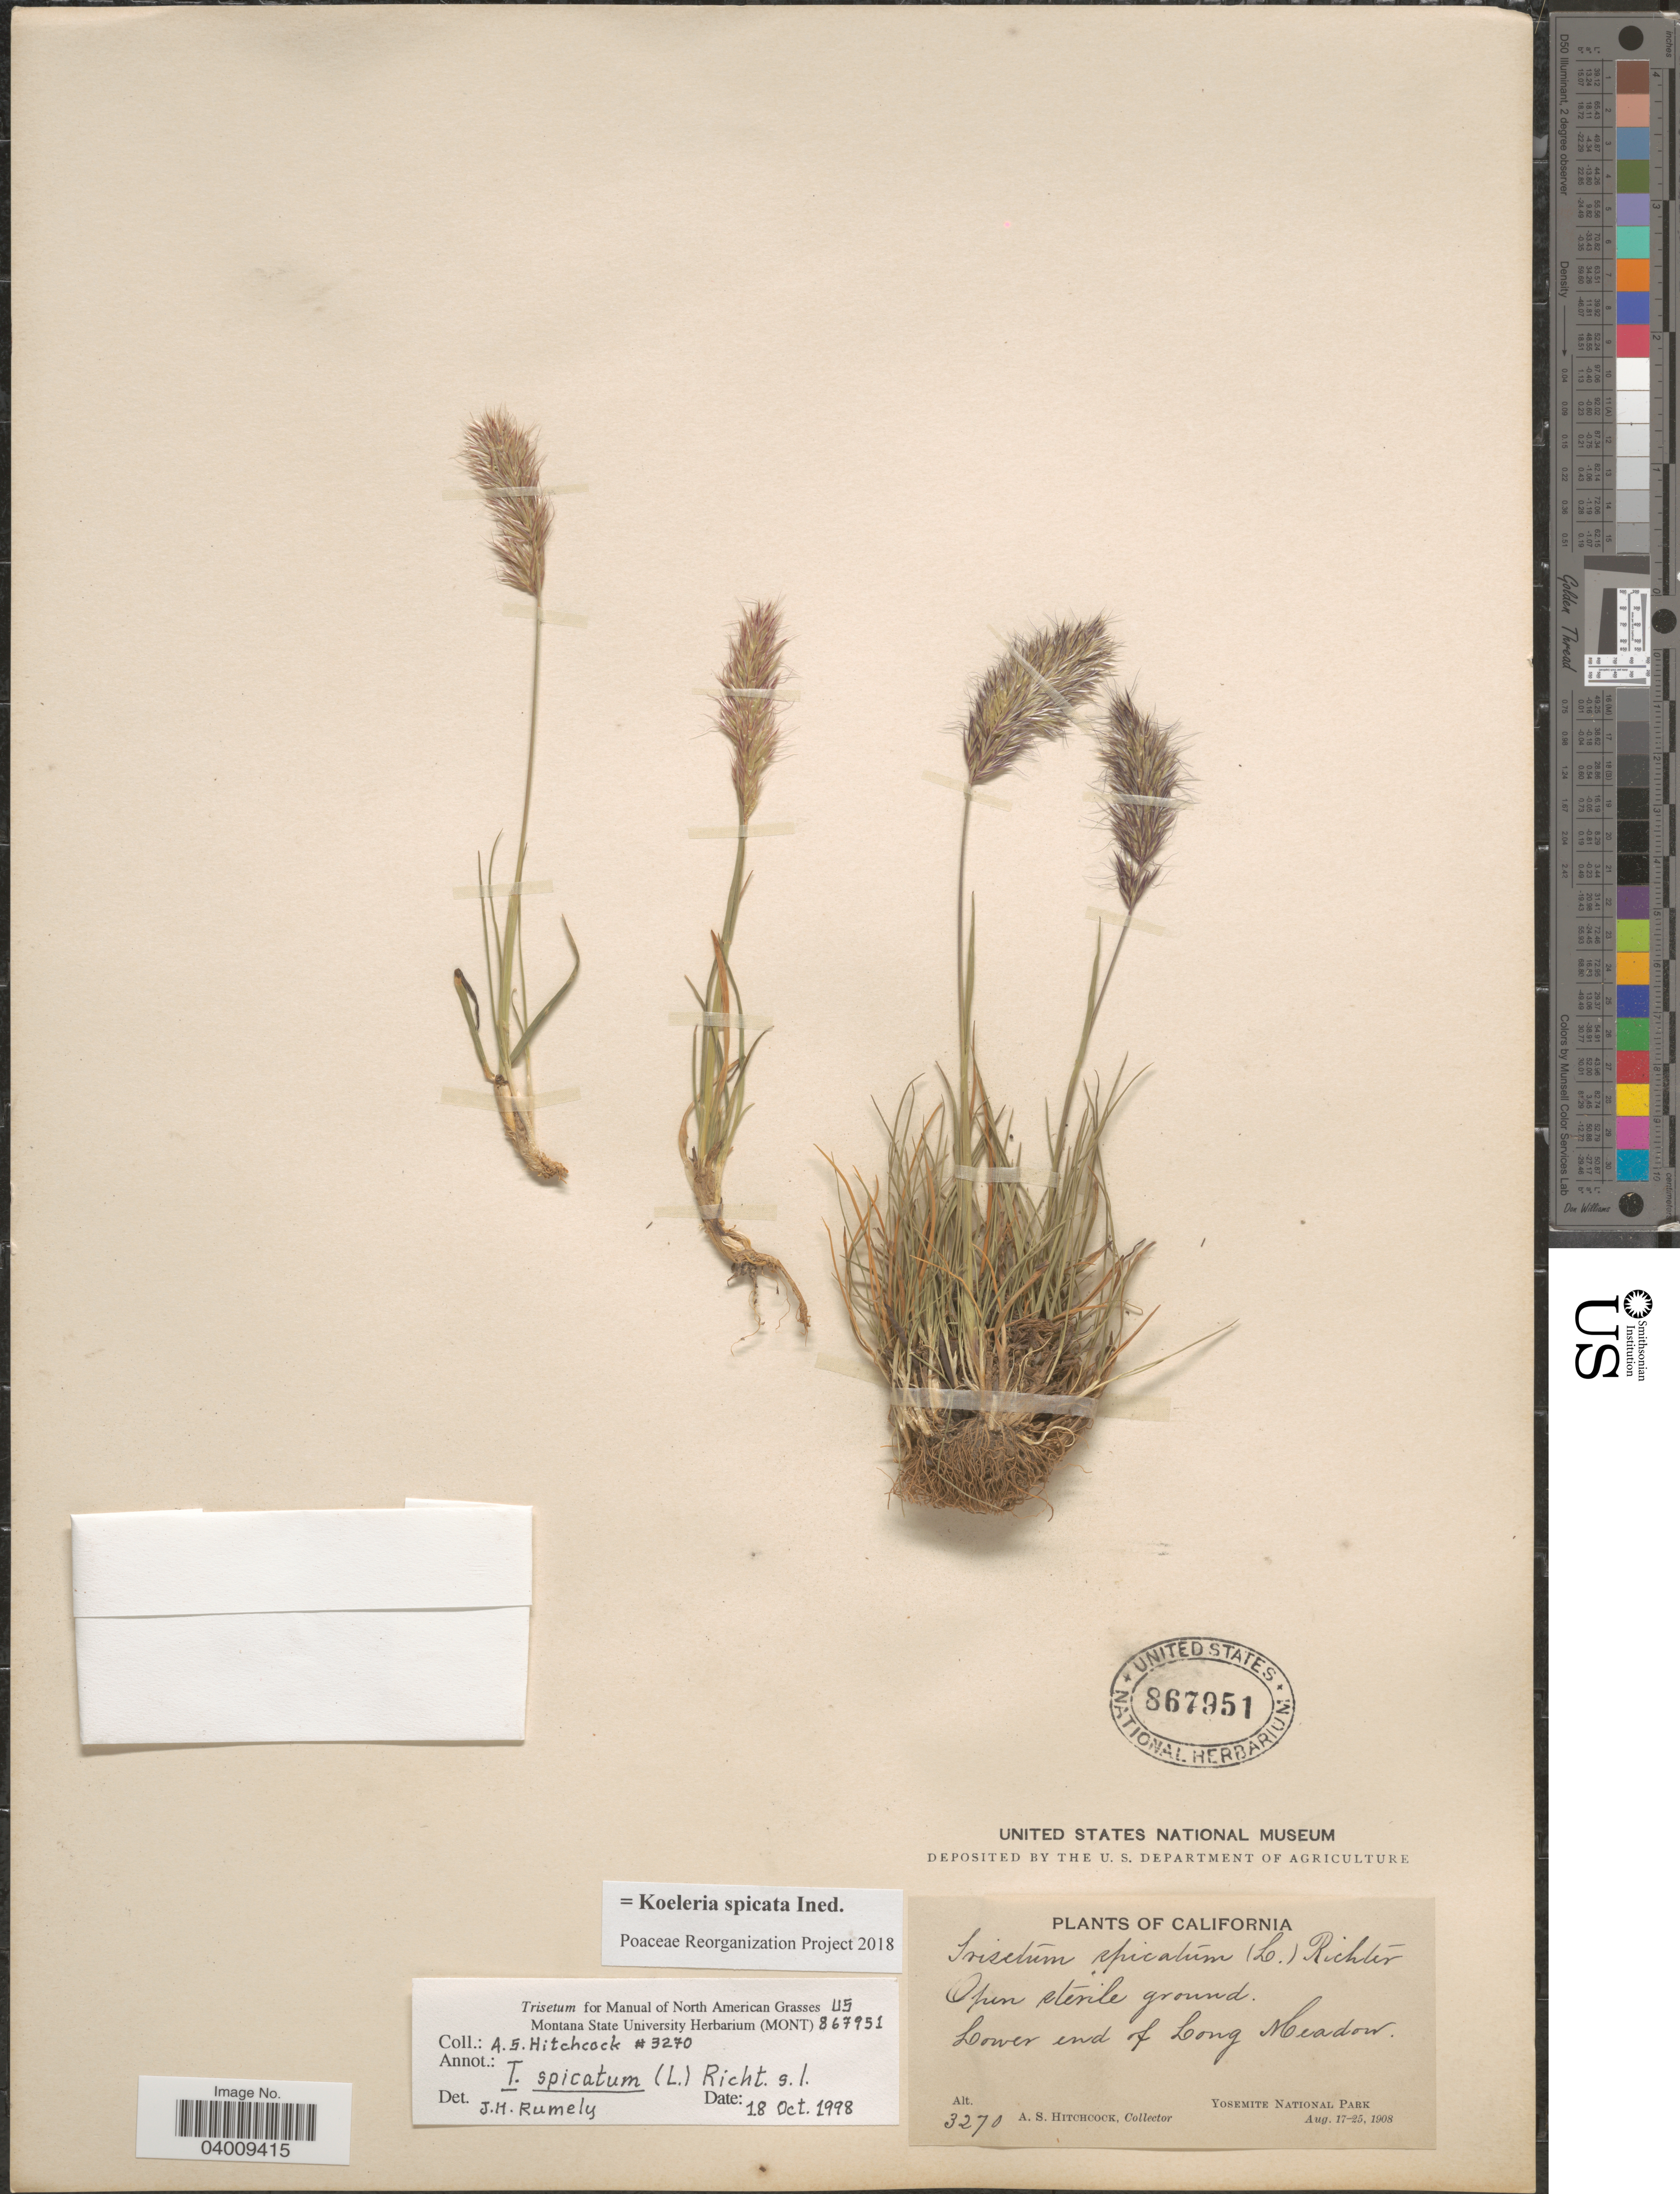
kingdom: Plantae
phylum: Tracheophyta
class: Liliopsida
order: Poales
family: Poaceae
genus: Koeleria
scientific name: Koeleria spicata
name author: (L.) Barberá et al.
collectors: A. S. Hitchcock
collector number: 3270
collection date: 1908-08-17/1908-08-25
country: United States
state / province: California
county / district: Mariposa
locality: Lower end of Long Meadow. Yosemite National Park.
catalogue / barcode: US 867951